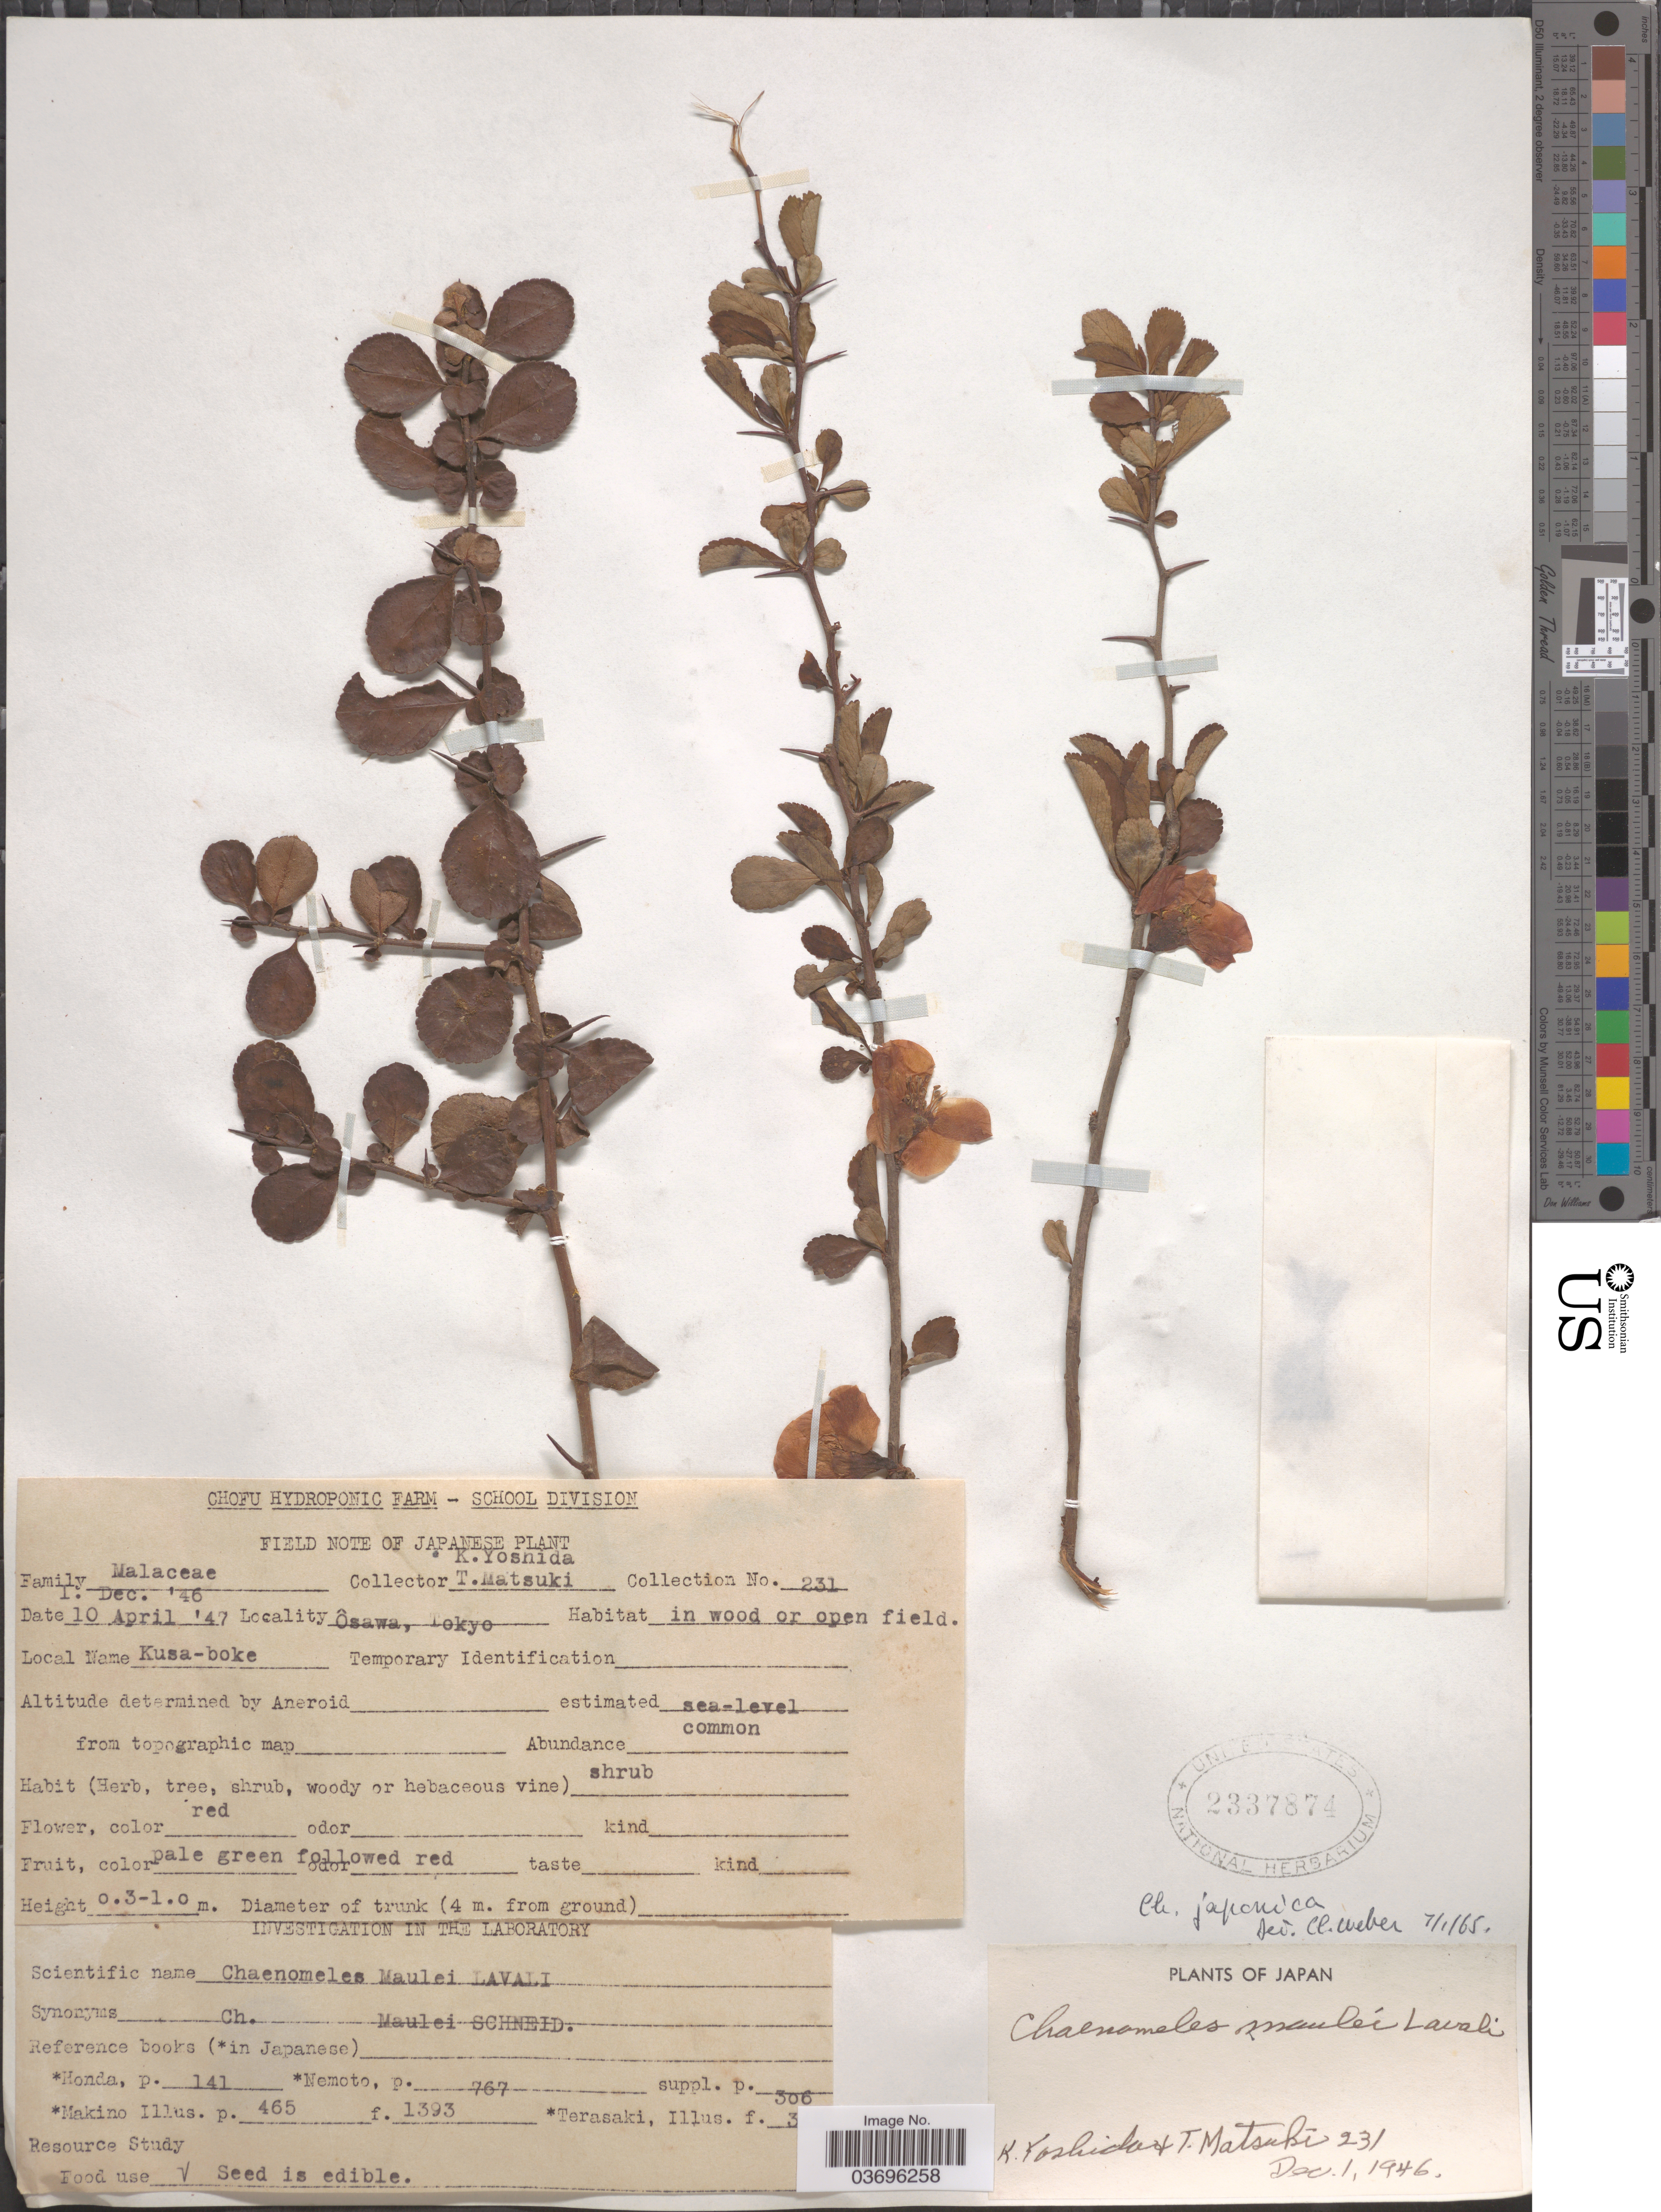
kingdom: Plantae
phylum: Tracheophyta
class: Magnoliopsida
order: Rosales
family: Rosaceae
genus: Chaenomeles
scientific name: Chaenomeles japonica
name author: (Thunb.) Lindl. ex Spach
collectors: K. Yoshida & T. Matsuki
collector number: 231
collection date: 1946-12-01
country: Japan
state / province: Tokyo, Federal City of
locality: Ôsawa, Tokyo.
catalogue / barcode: US 2337874